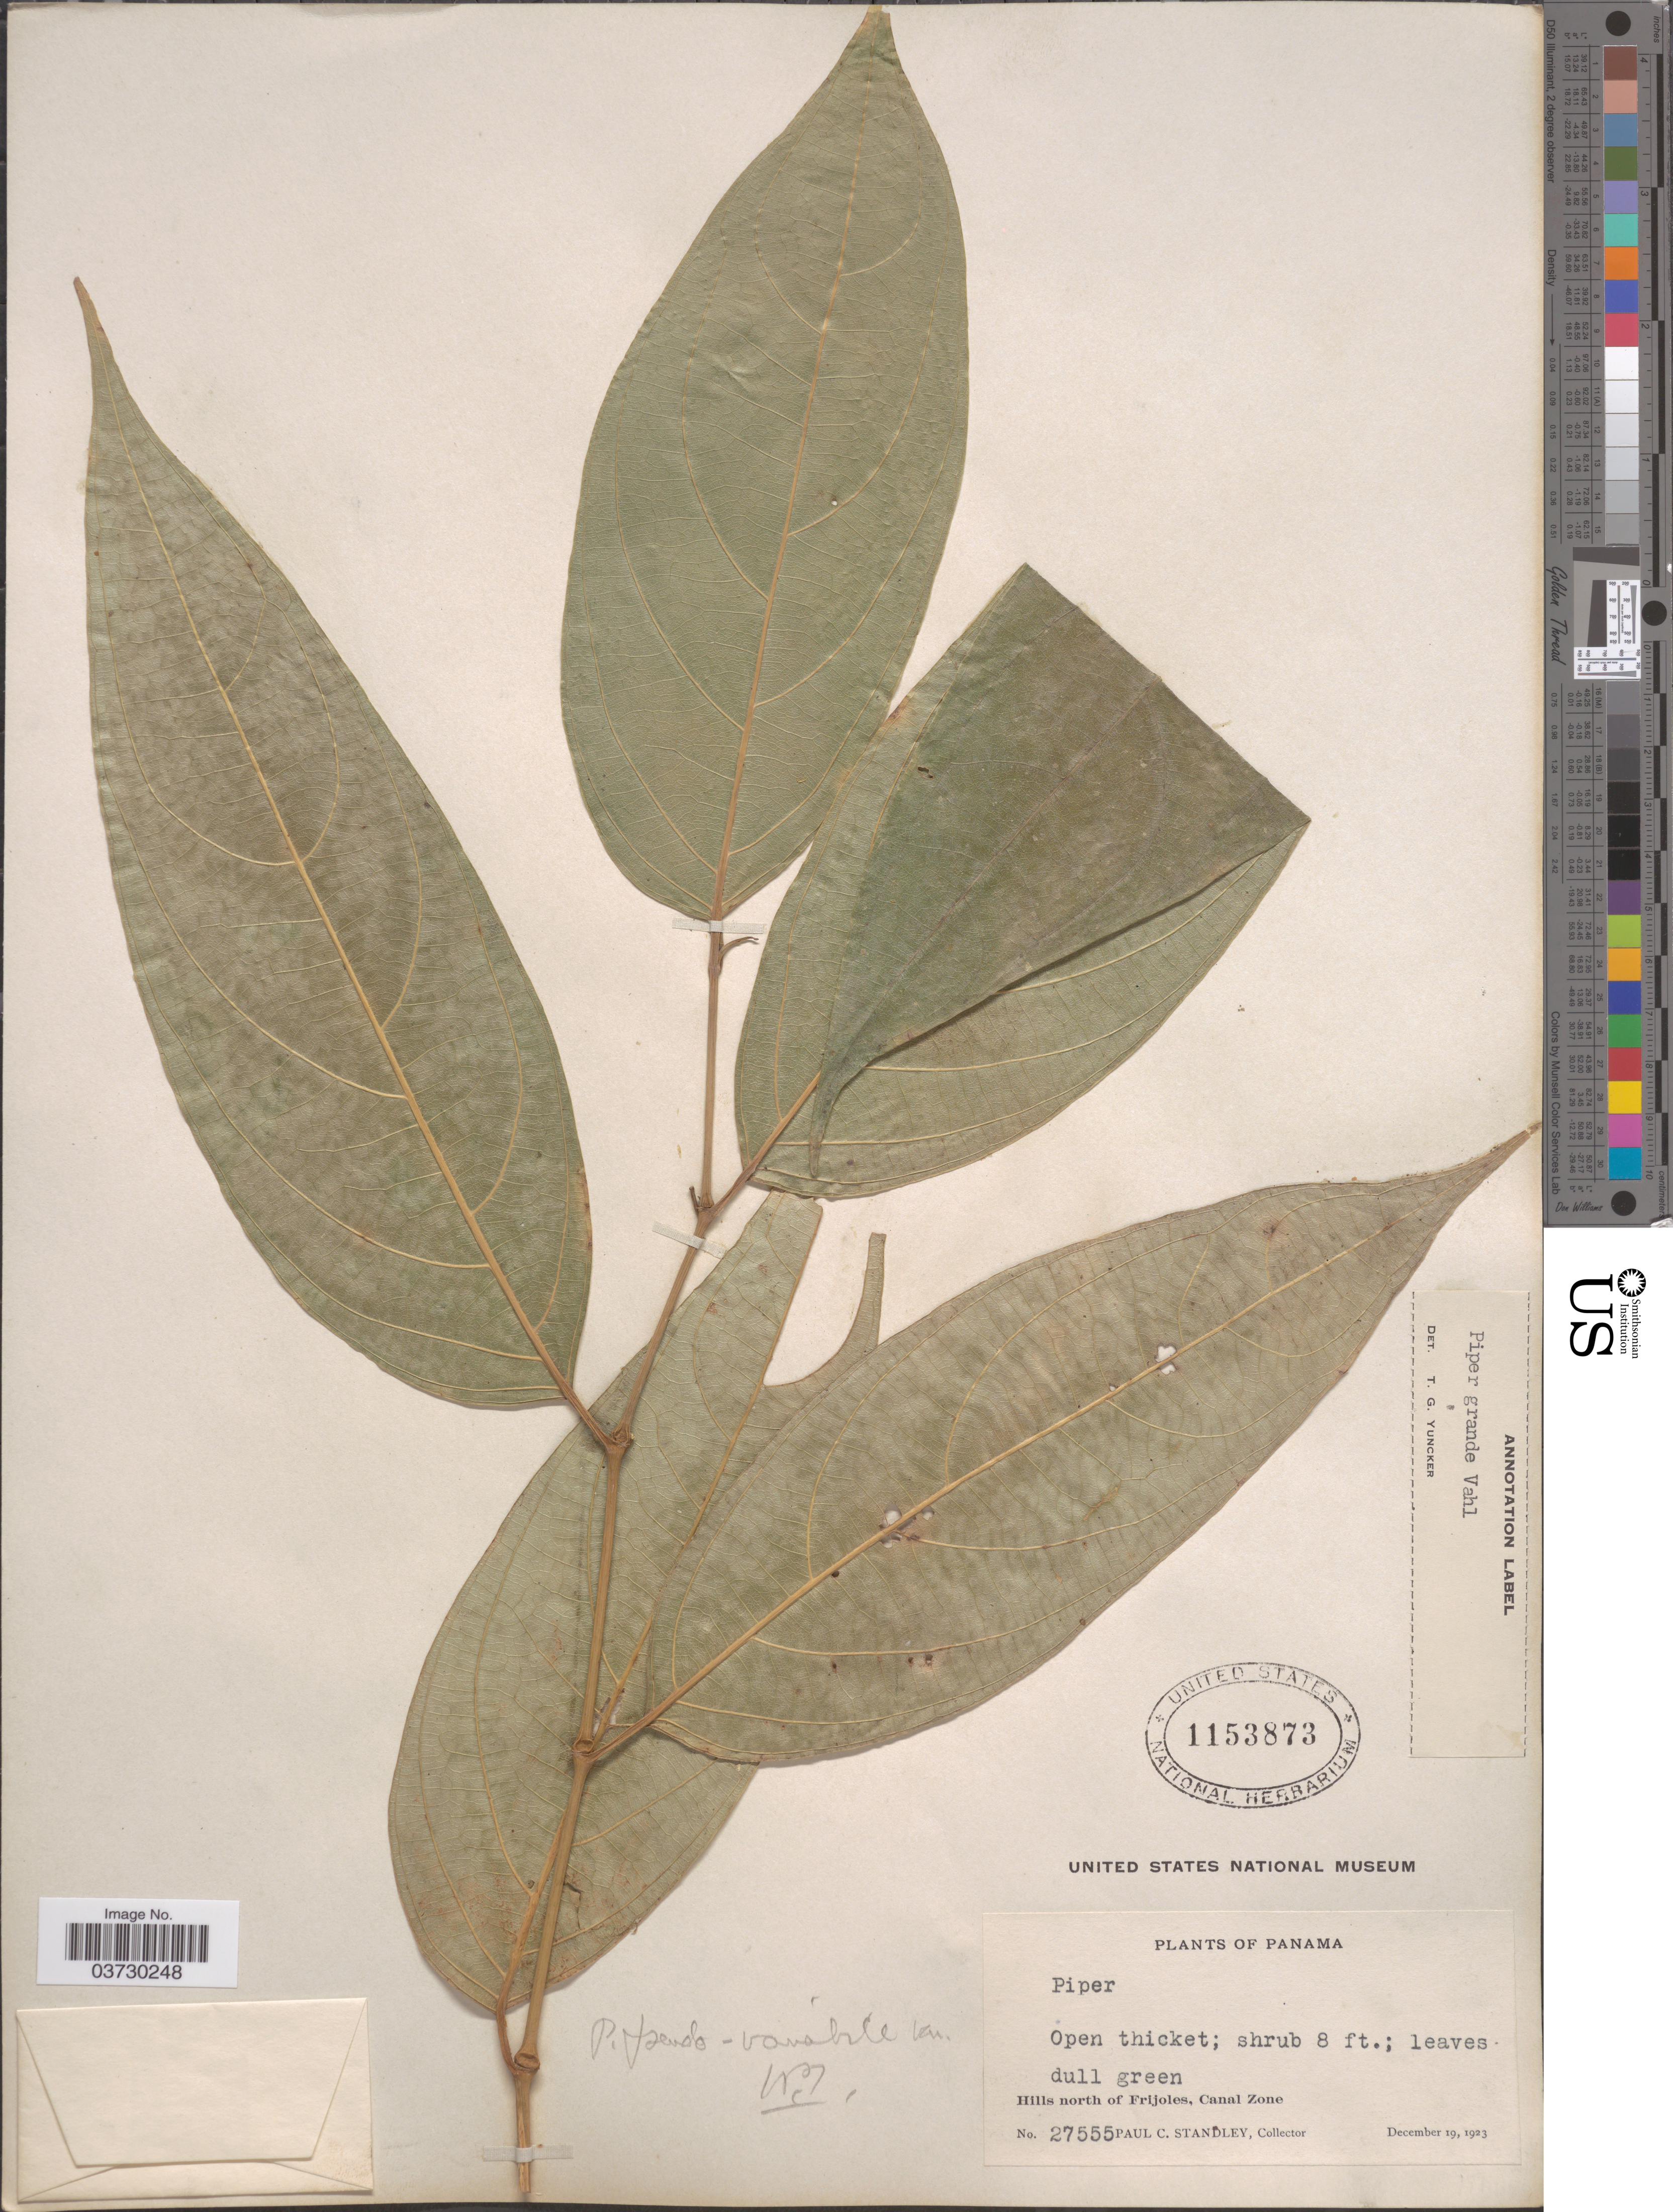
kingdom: Plantae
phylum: Tracheophyta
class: Magnoliopsida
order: Piperales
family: Piperaceae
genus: Piper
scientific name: Piper grande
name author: Vahl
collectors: P. C. Standley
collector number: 27555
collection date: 1923-12-19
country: Panama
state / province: Colón / Panamá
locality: Hills north of Frijoles, Canal Zone.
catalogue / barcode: US 1153873